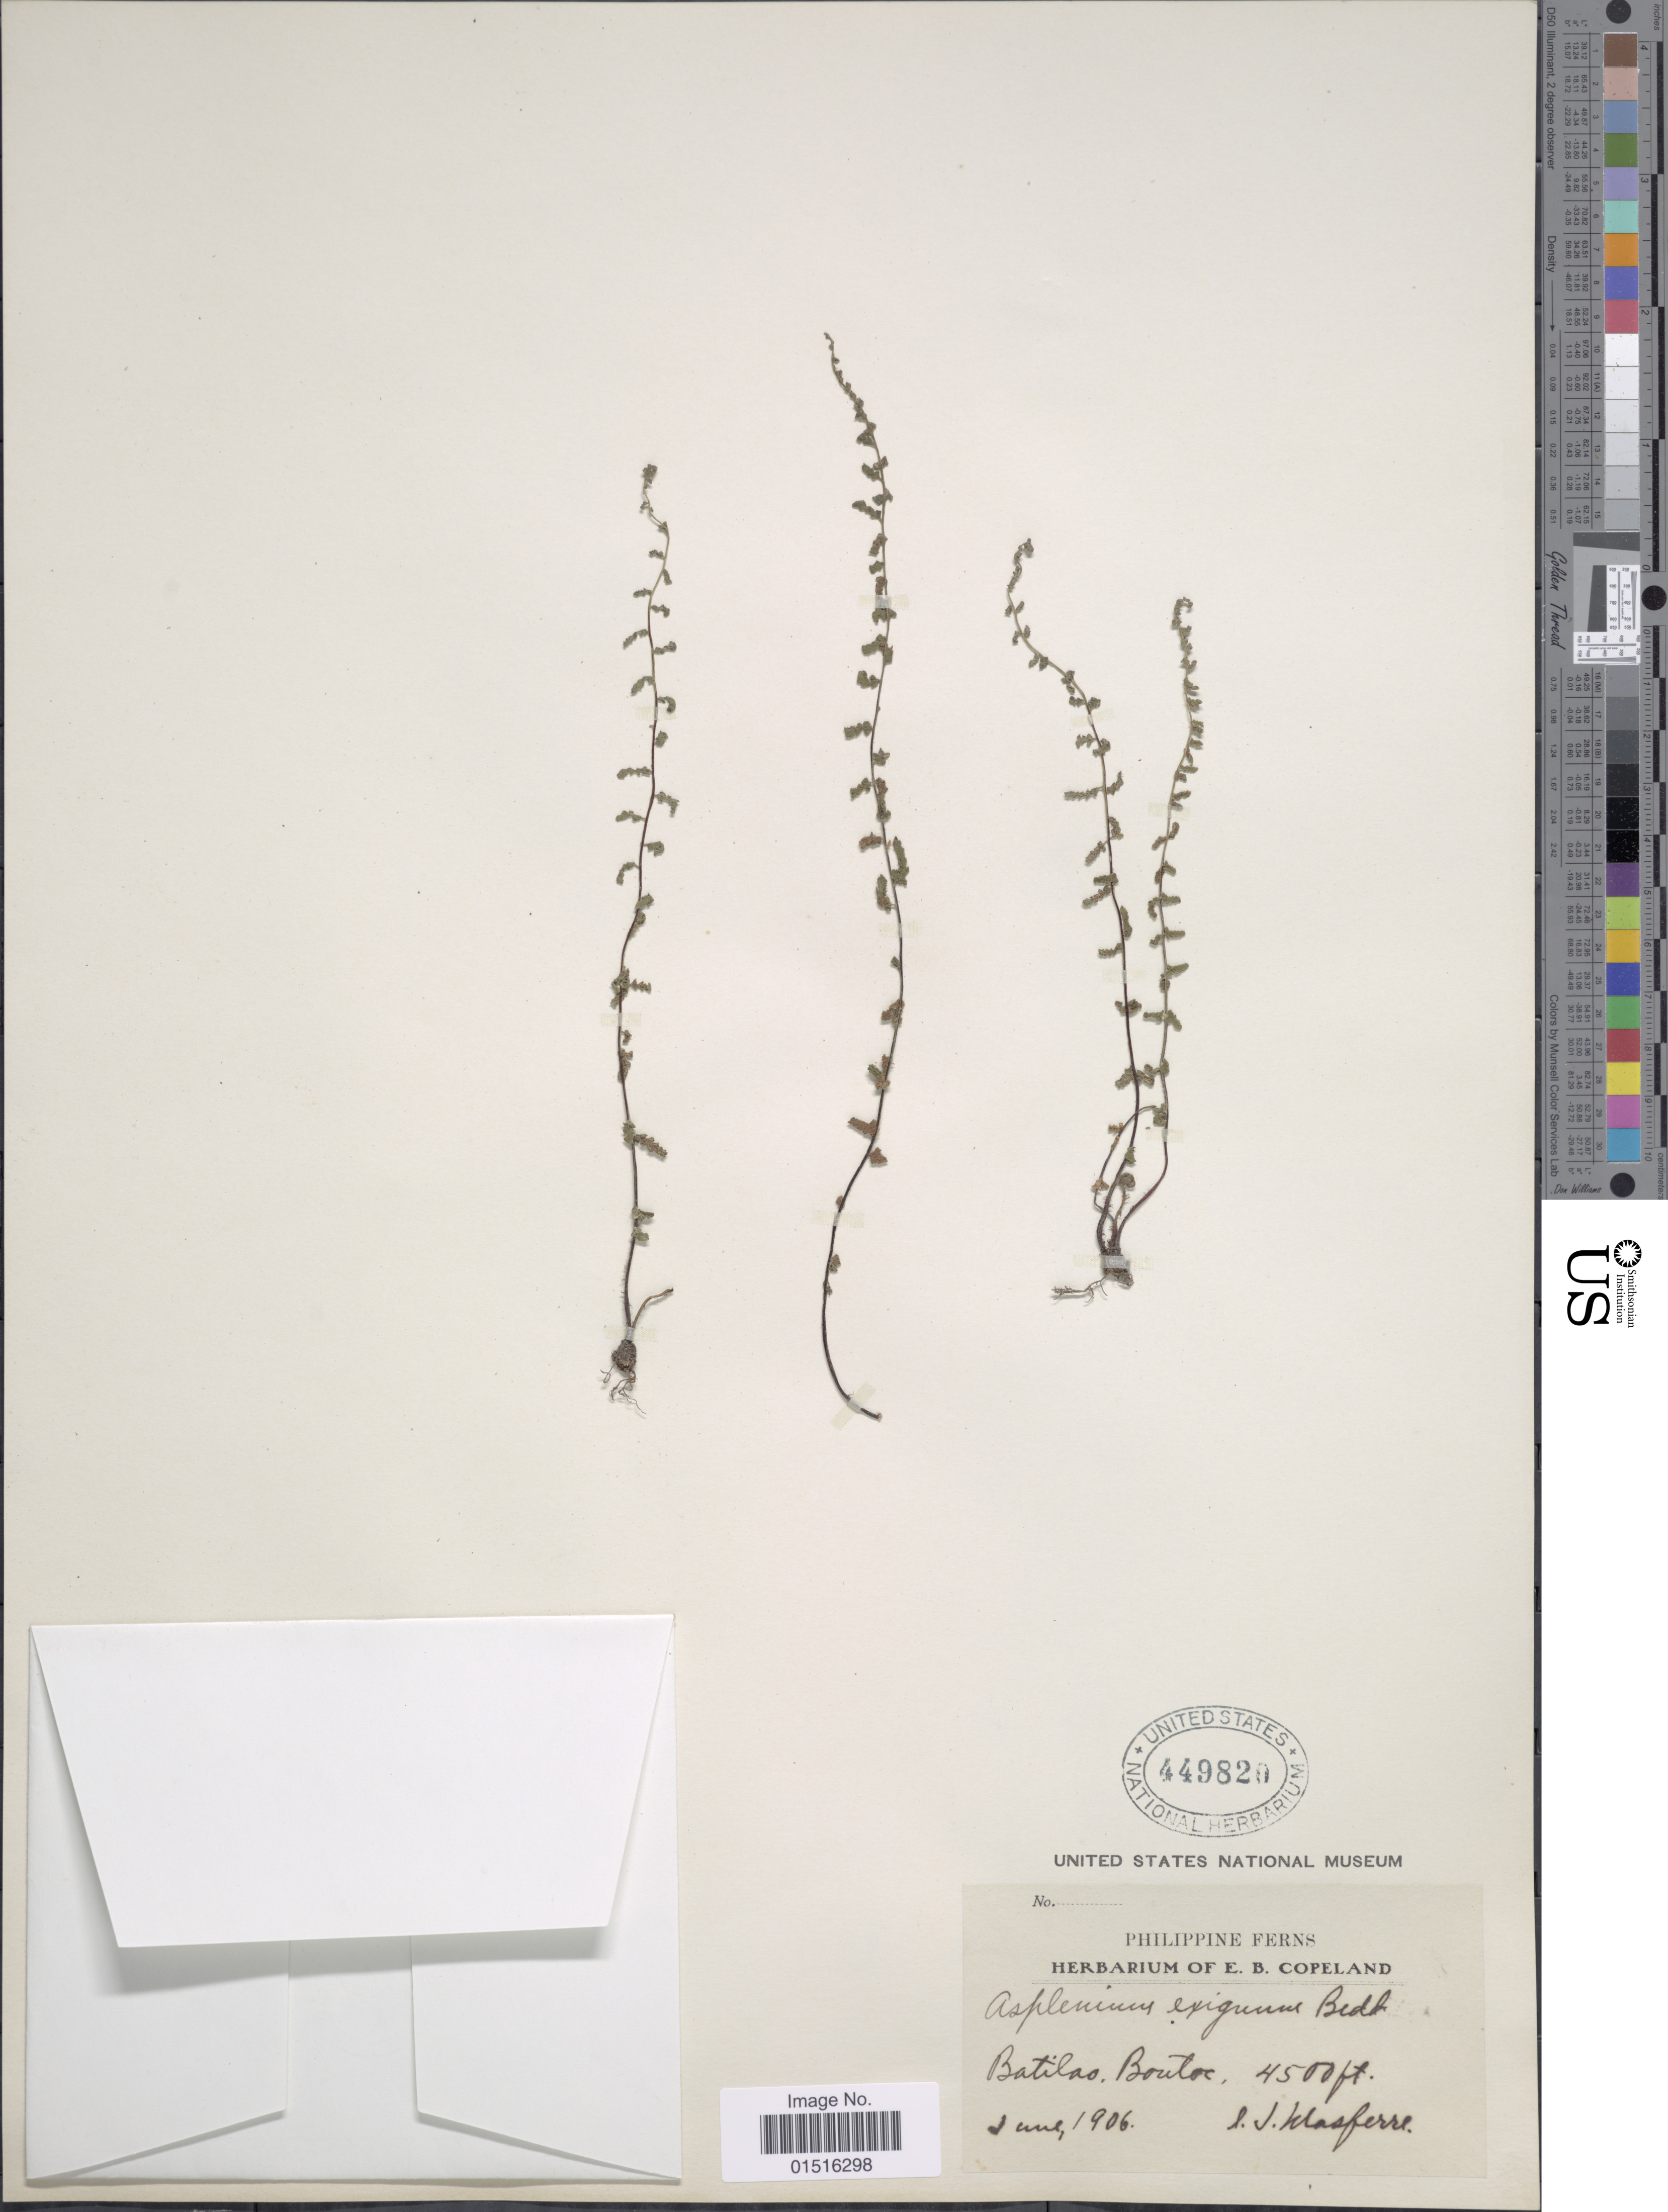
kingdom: Plantae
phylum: Tracheophyta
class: Polypodiopsida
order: Polypodiales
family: Aspleniaceae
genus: Asplenium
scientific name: Asplenium exiguum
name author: Bedd.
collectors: S. Wasferre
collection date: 1906-06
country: Philippines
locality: Batilao, Bontoc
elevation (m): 1372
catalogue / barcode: US 449820